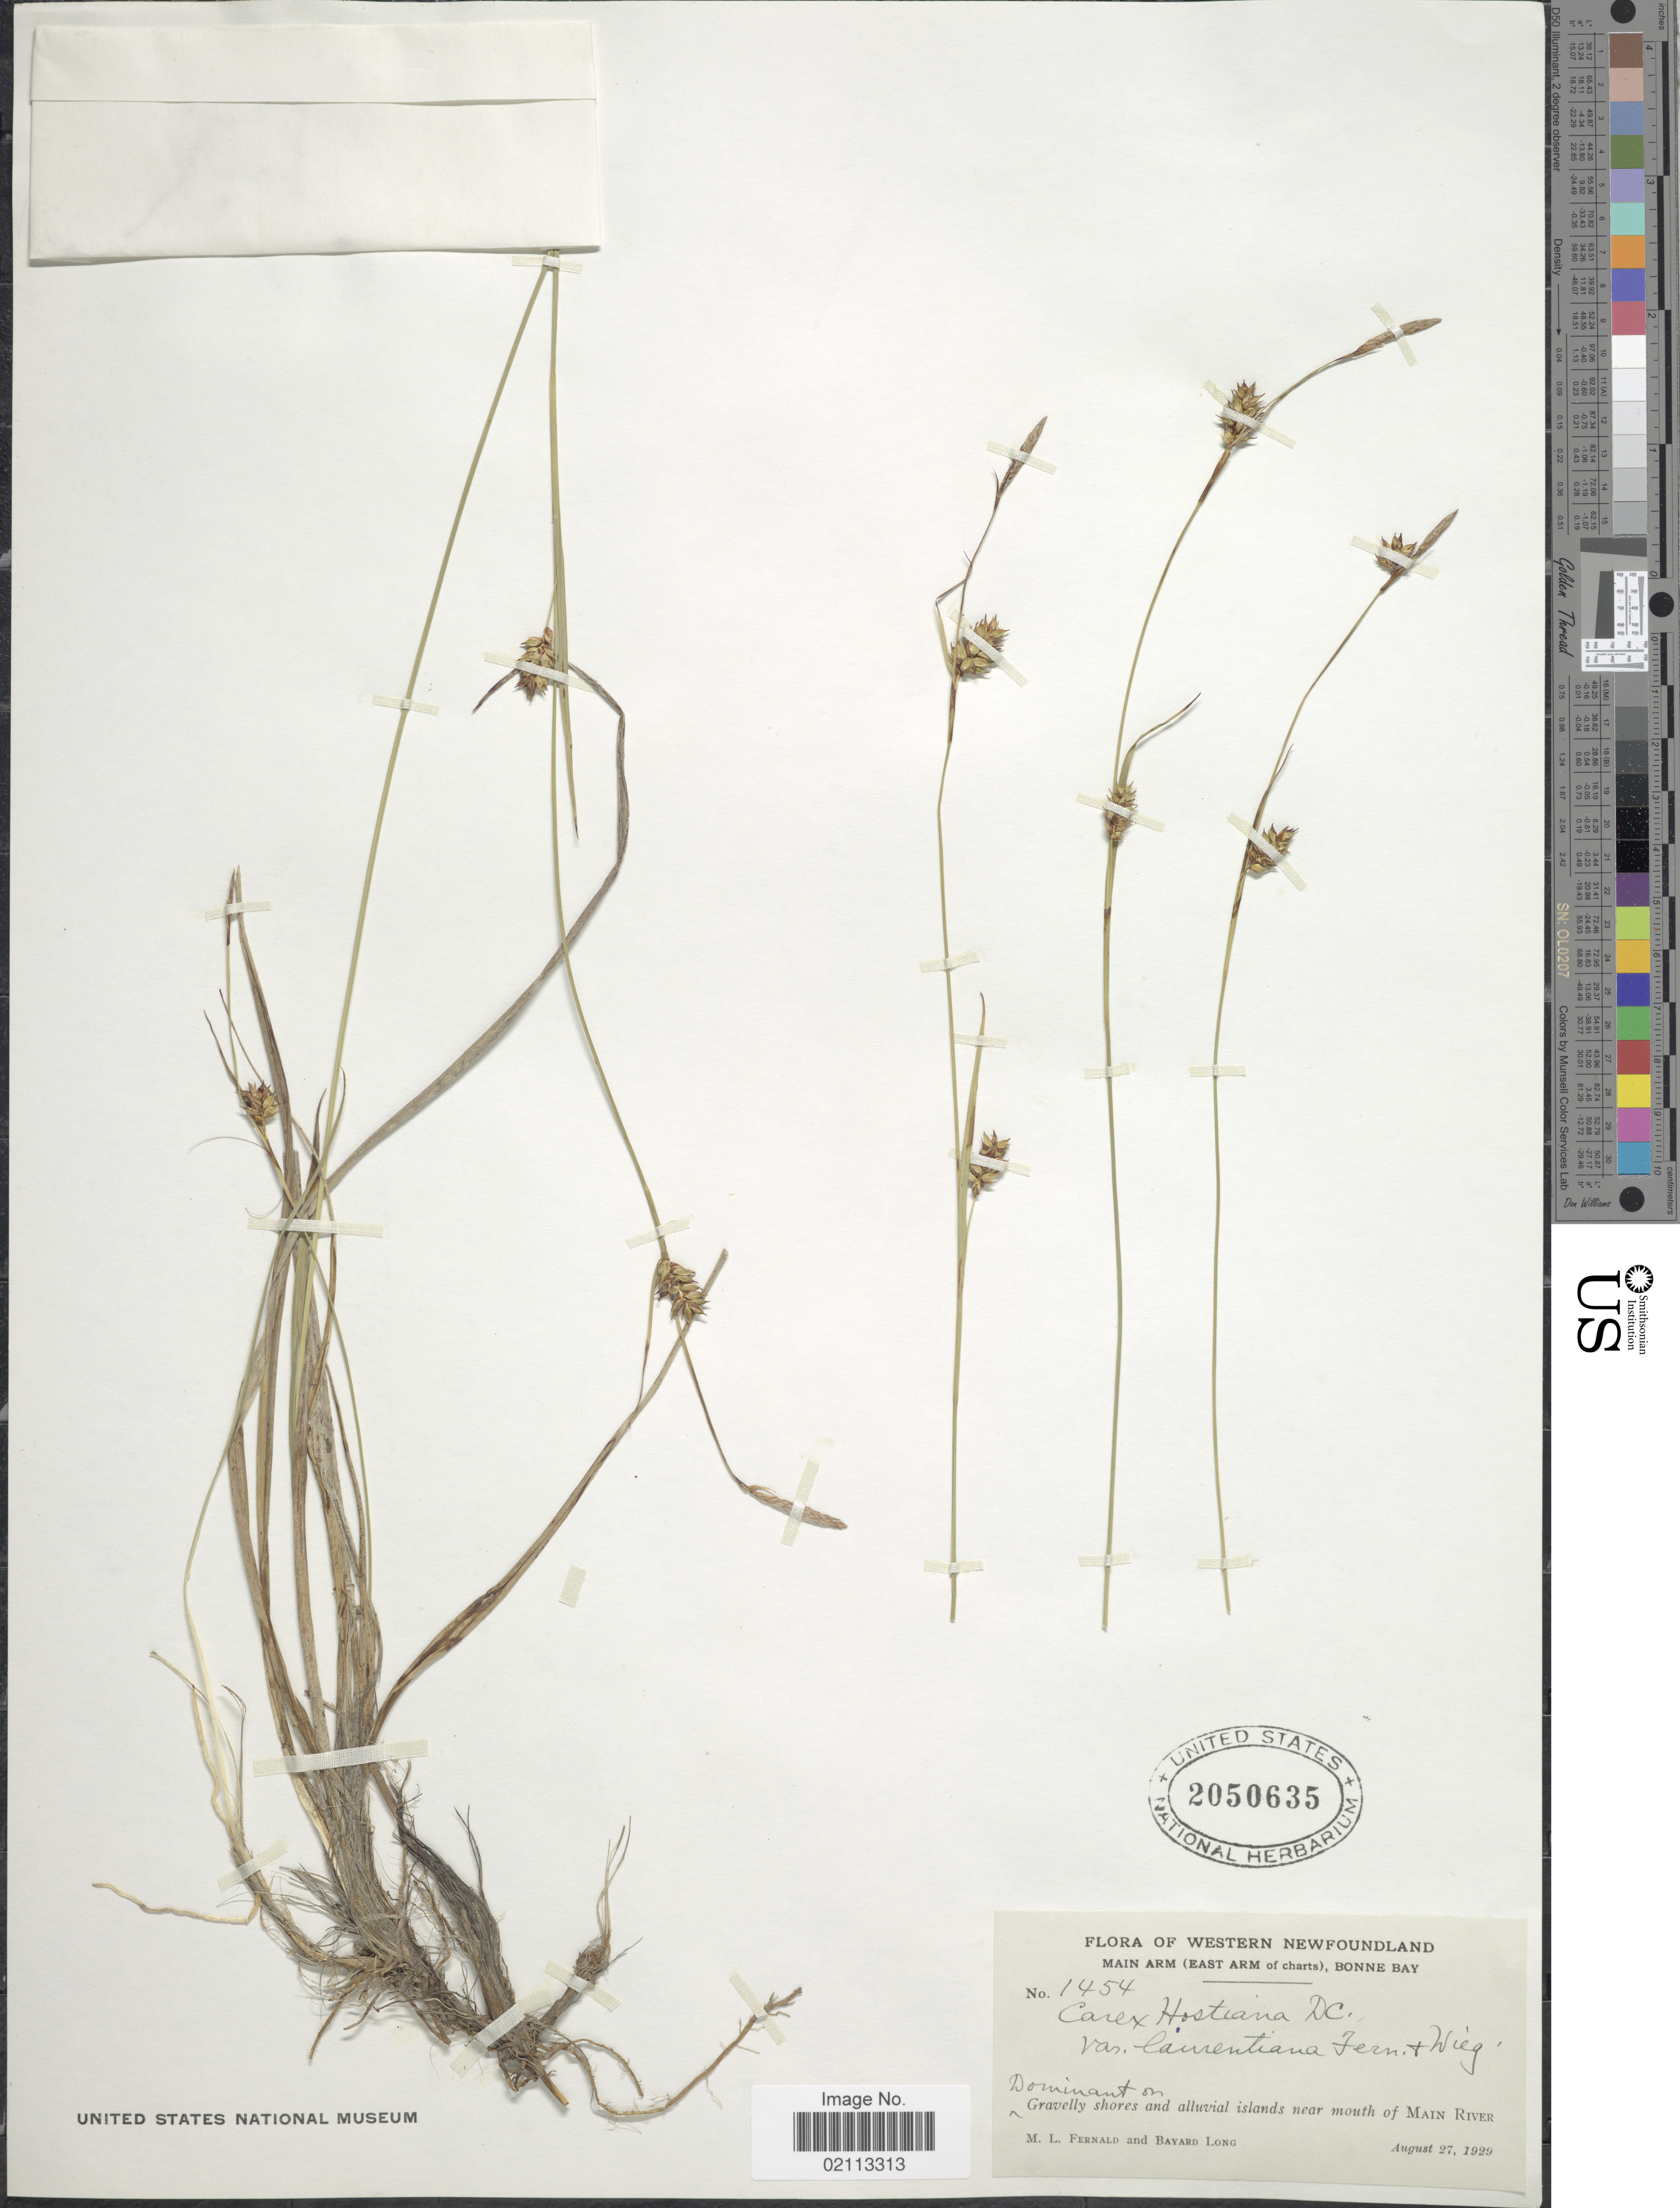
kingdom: Plantae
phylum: Tracheophyta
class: Liliopsida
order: Poales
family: Cyperaceae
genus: Carex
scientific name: Carex hostiana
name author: DC.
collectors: M. L. Fernald & B. Long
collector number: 1454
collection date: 1929-08-27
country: Canada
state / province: Newfoundland and Labrador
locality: Western Newfoundland, Main Arm (East Arm of charts), Bonne Bay, Dominant on Gravelly shores and alluvial islands near mouth of Main River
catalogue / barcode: US 2050635